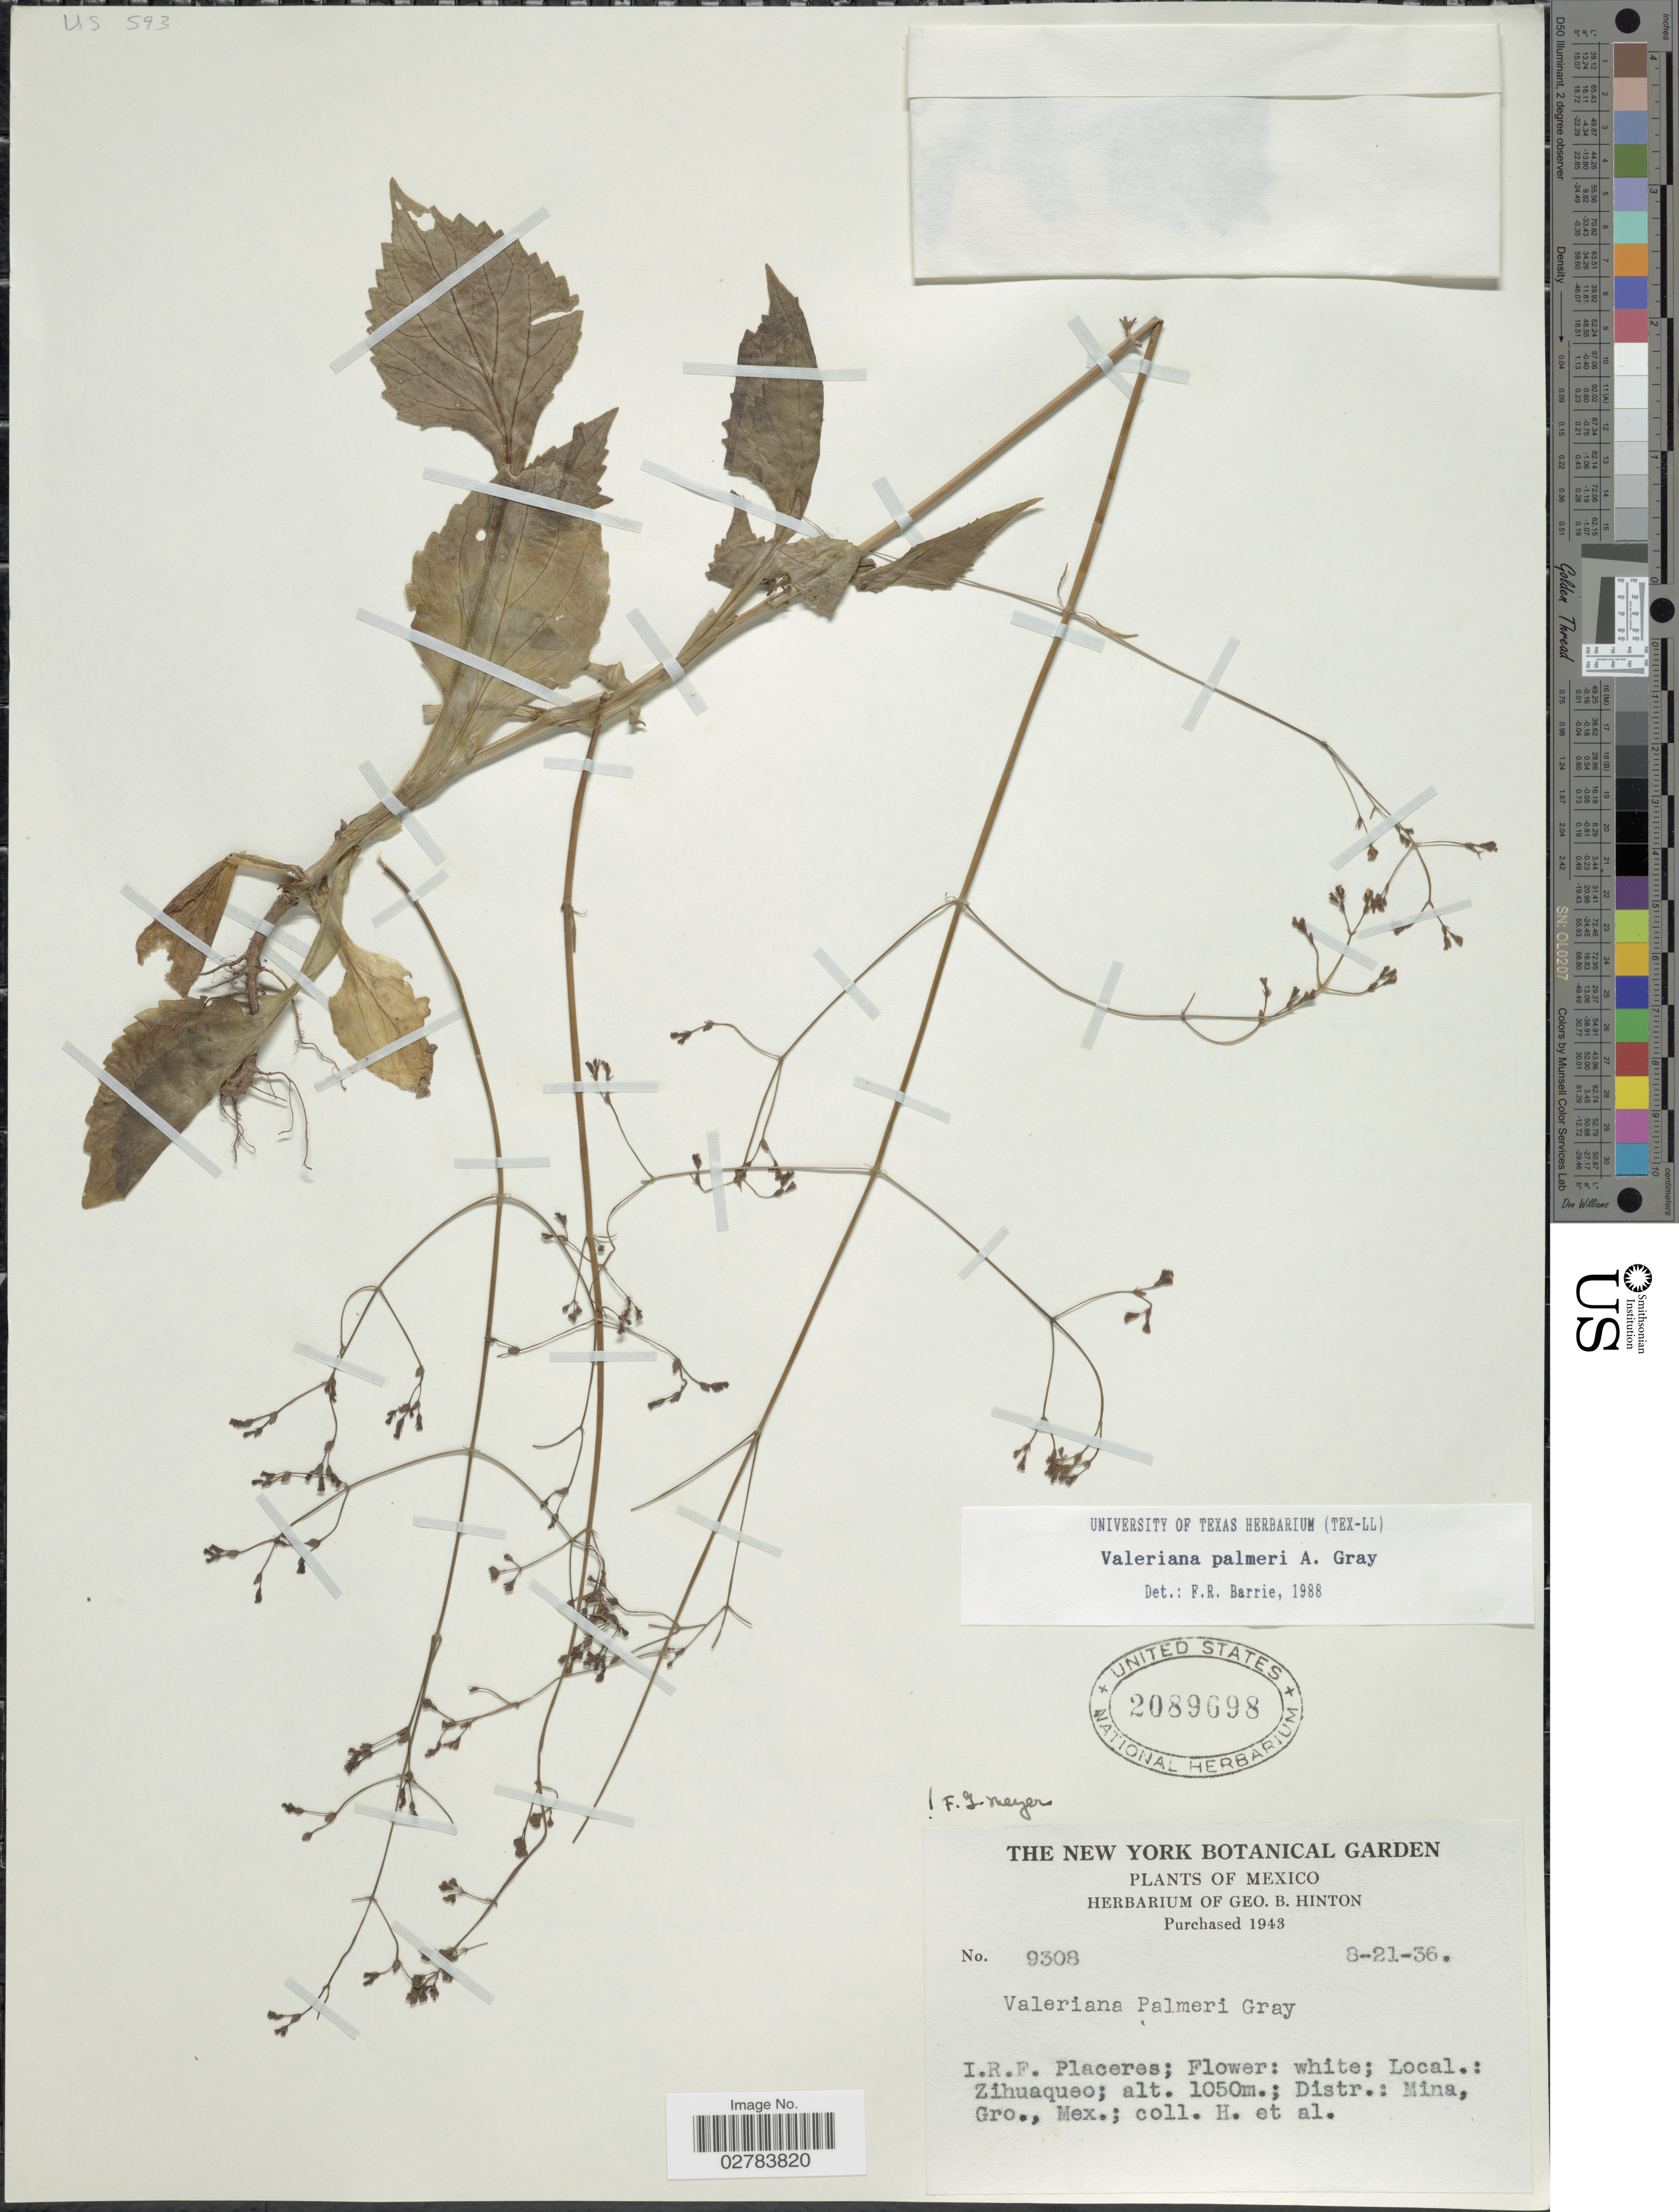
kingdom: Plantae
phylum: Tracheophyta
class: Magnoliopsida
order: Dipsacales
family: Caprifoliaceae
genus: Valeriana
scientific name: Valeriana palmeri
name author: A. Gray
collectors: G. B. Hinton & et al.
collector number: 9308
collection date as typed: Transcribed d/m/y: 21/8/36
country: Mexico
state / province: Guerrero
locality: Zihuaqueo. Distr.: Mina.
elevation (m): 1050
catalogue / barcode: US 2089698